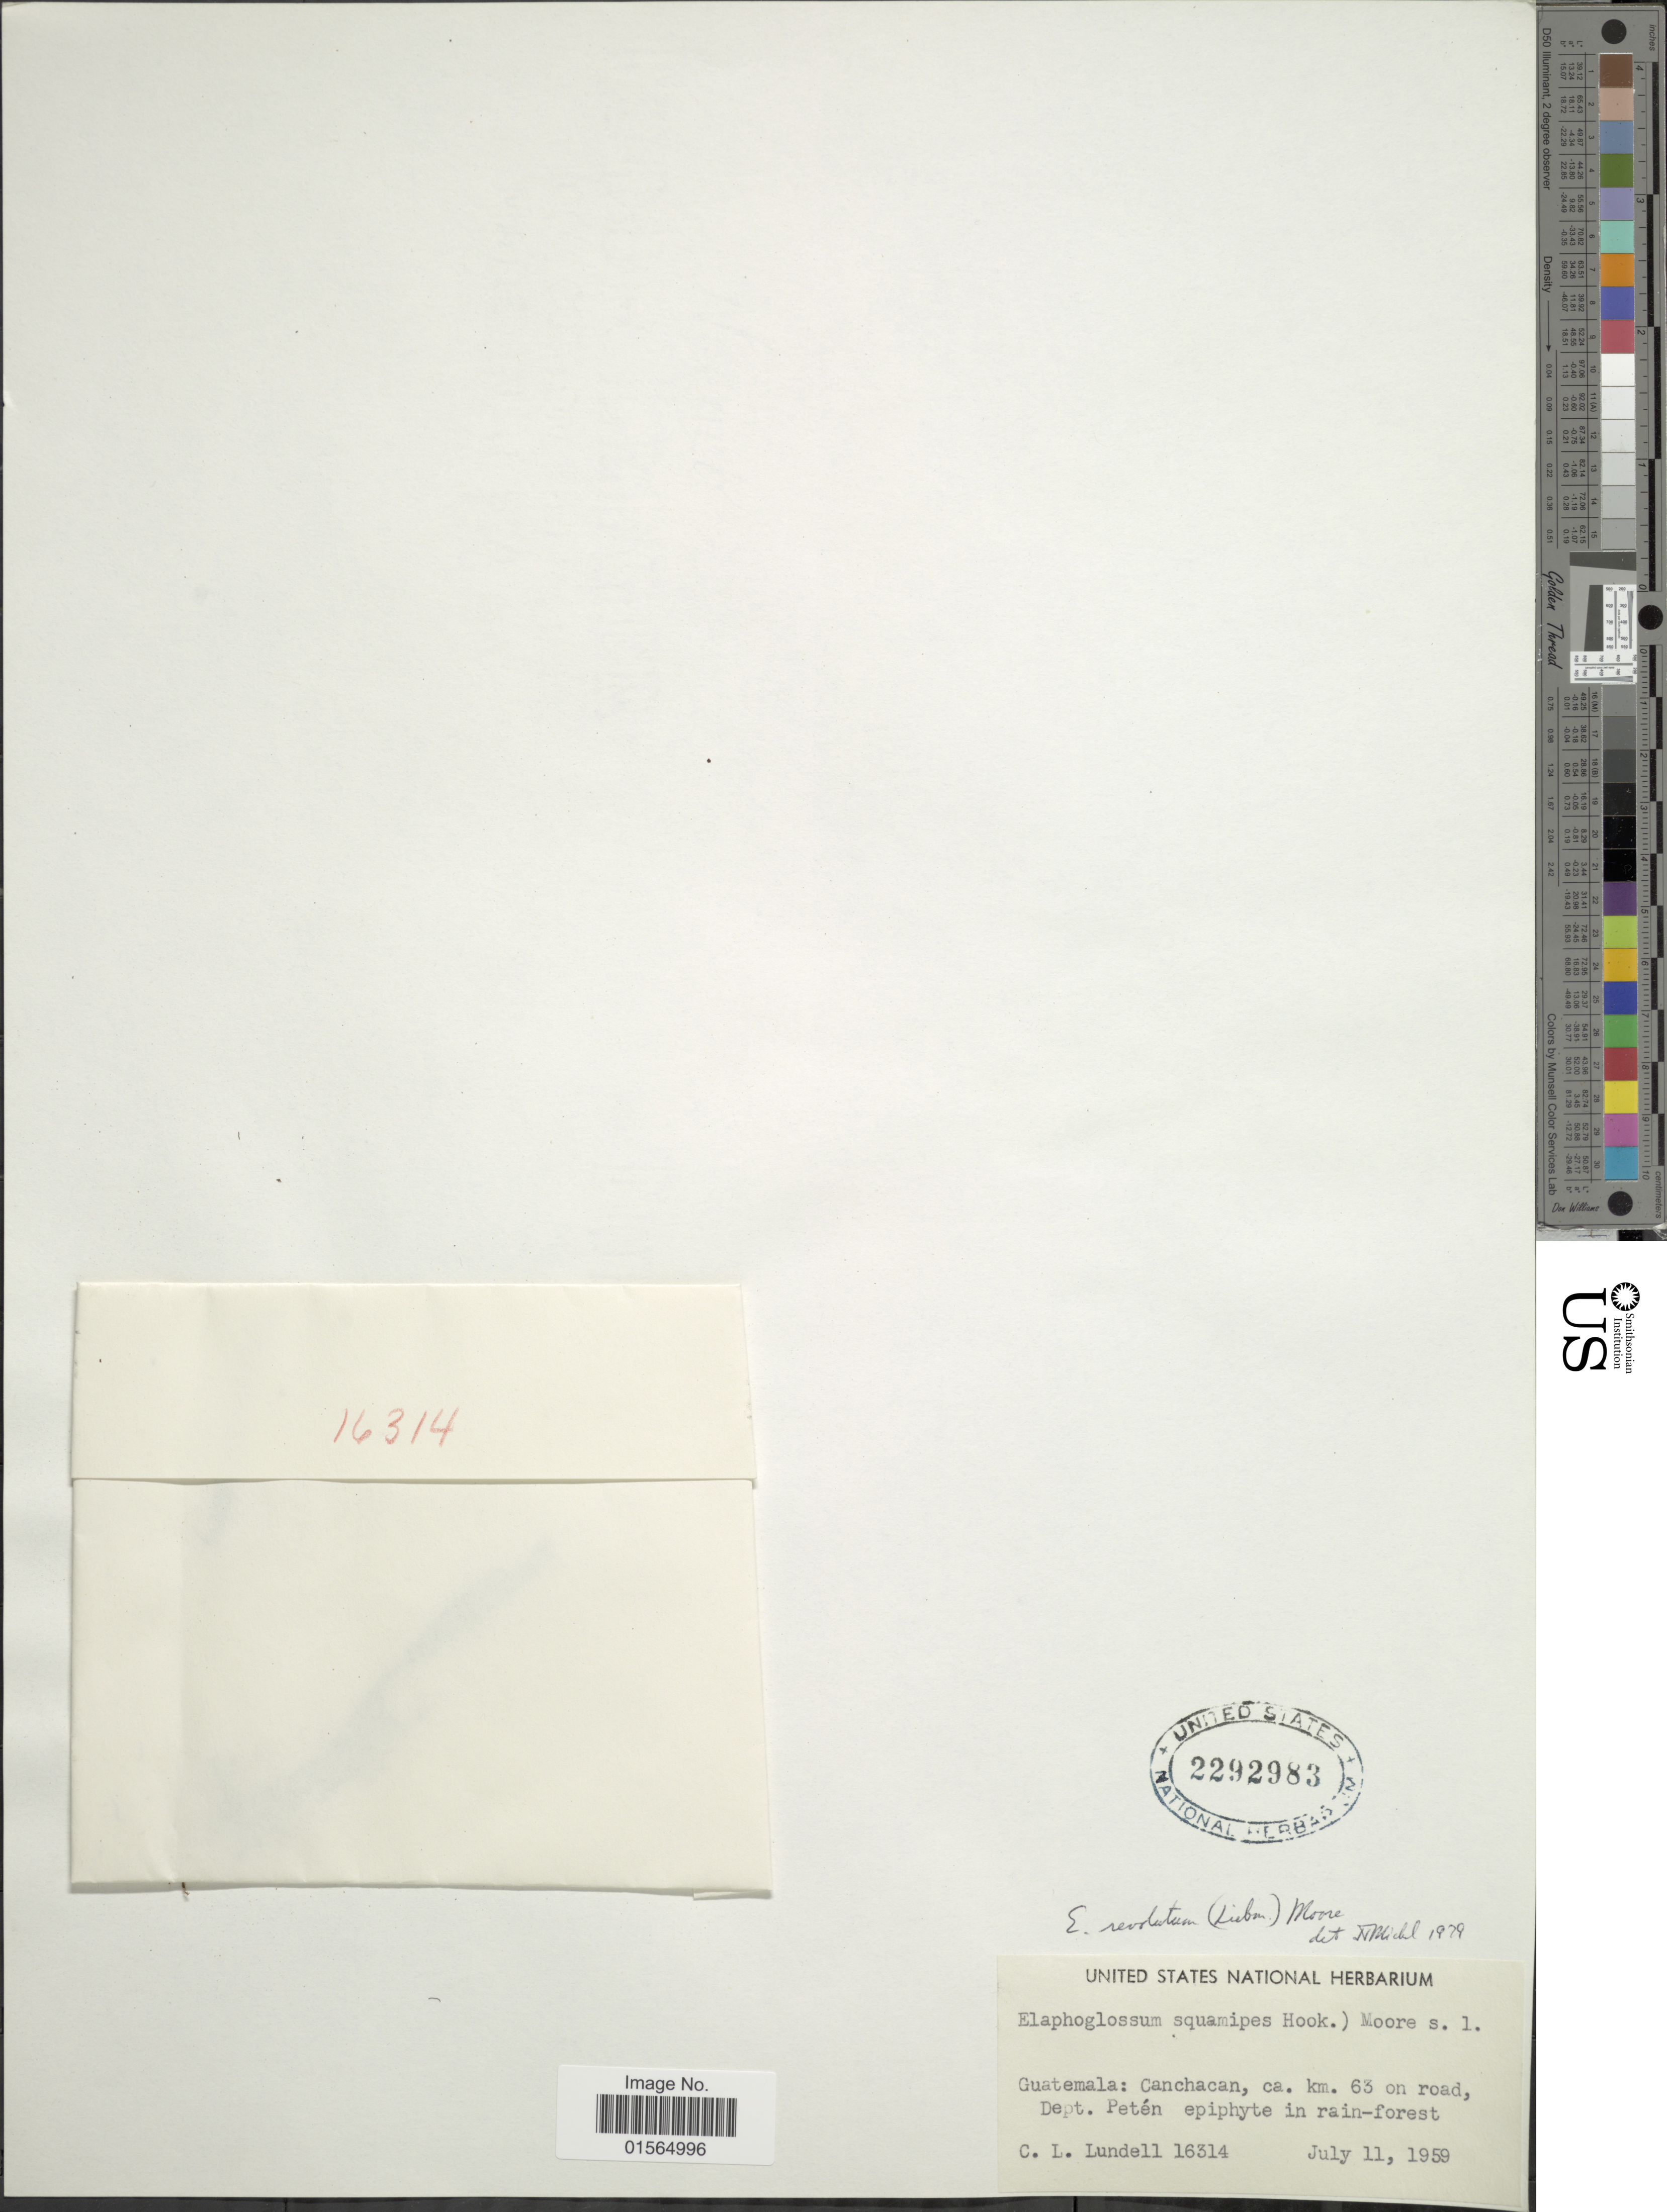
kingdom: Plantae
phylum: Tracheophyta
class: Polypodiopsida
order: Polypodiales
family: Dryopteridaceae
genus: Elaphoglossum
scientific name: Elaphoglossum revolutum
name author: (Liebm.) T. Moore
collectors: C. L. Lundell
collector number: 16314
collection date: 1959-07-11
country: Guatemala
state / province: El Petén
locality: Canchacan, ca. km. 63 on road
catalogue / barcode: US 2292983